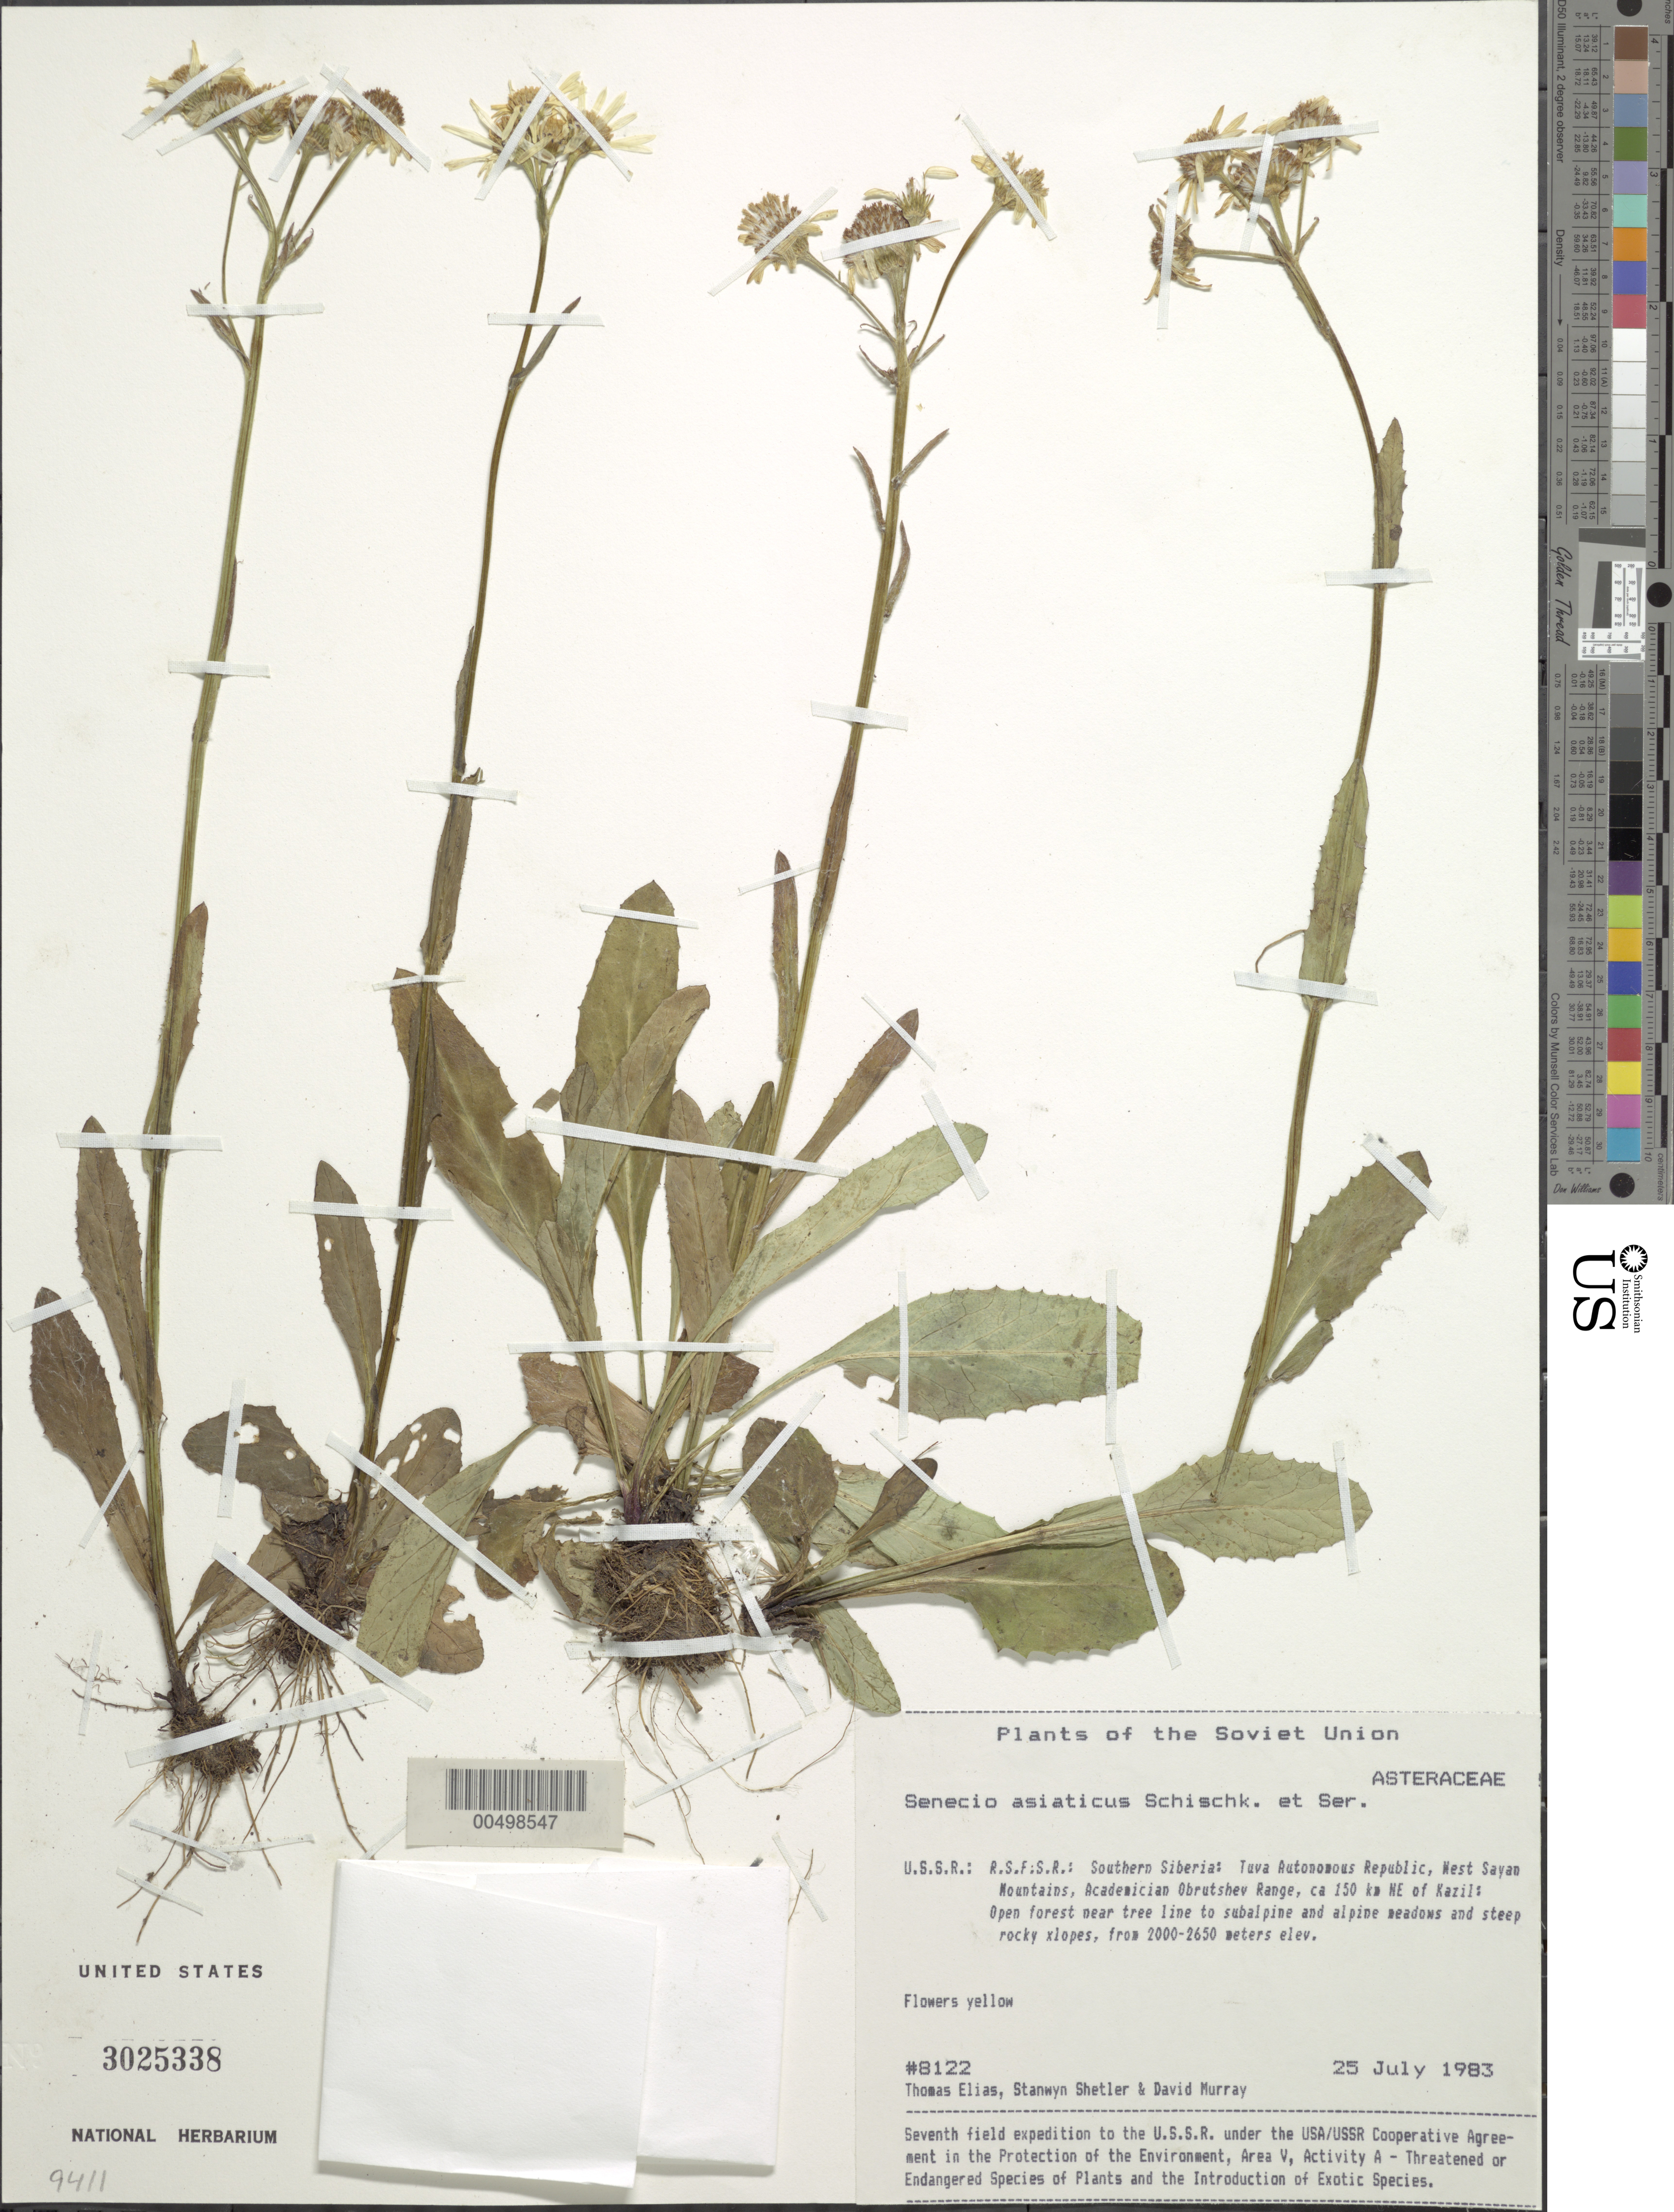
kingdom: Plantae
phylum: Tracheophyta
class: Magnoliopsida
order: Asterales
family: Asteraceae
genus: Senecio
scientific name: Senecio praticola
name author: Schischk. & Serg.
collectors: T. Elias, S. Shetler & D. F. Murray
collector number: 8122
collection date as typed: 25 Jul 1983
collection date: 1983-07-25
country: Russian Federation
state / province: Tuva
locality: West Sayan Mountains, Academician Obrutshev Range, ca. 150 km NE of Kazil [Kyzyl]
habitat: open forest near tree line to subalpine and alpine meadows and steep rocky slopes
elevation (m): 2000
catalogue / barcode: US 3025338